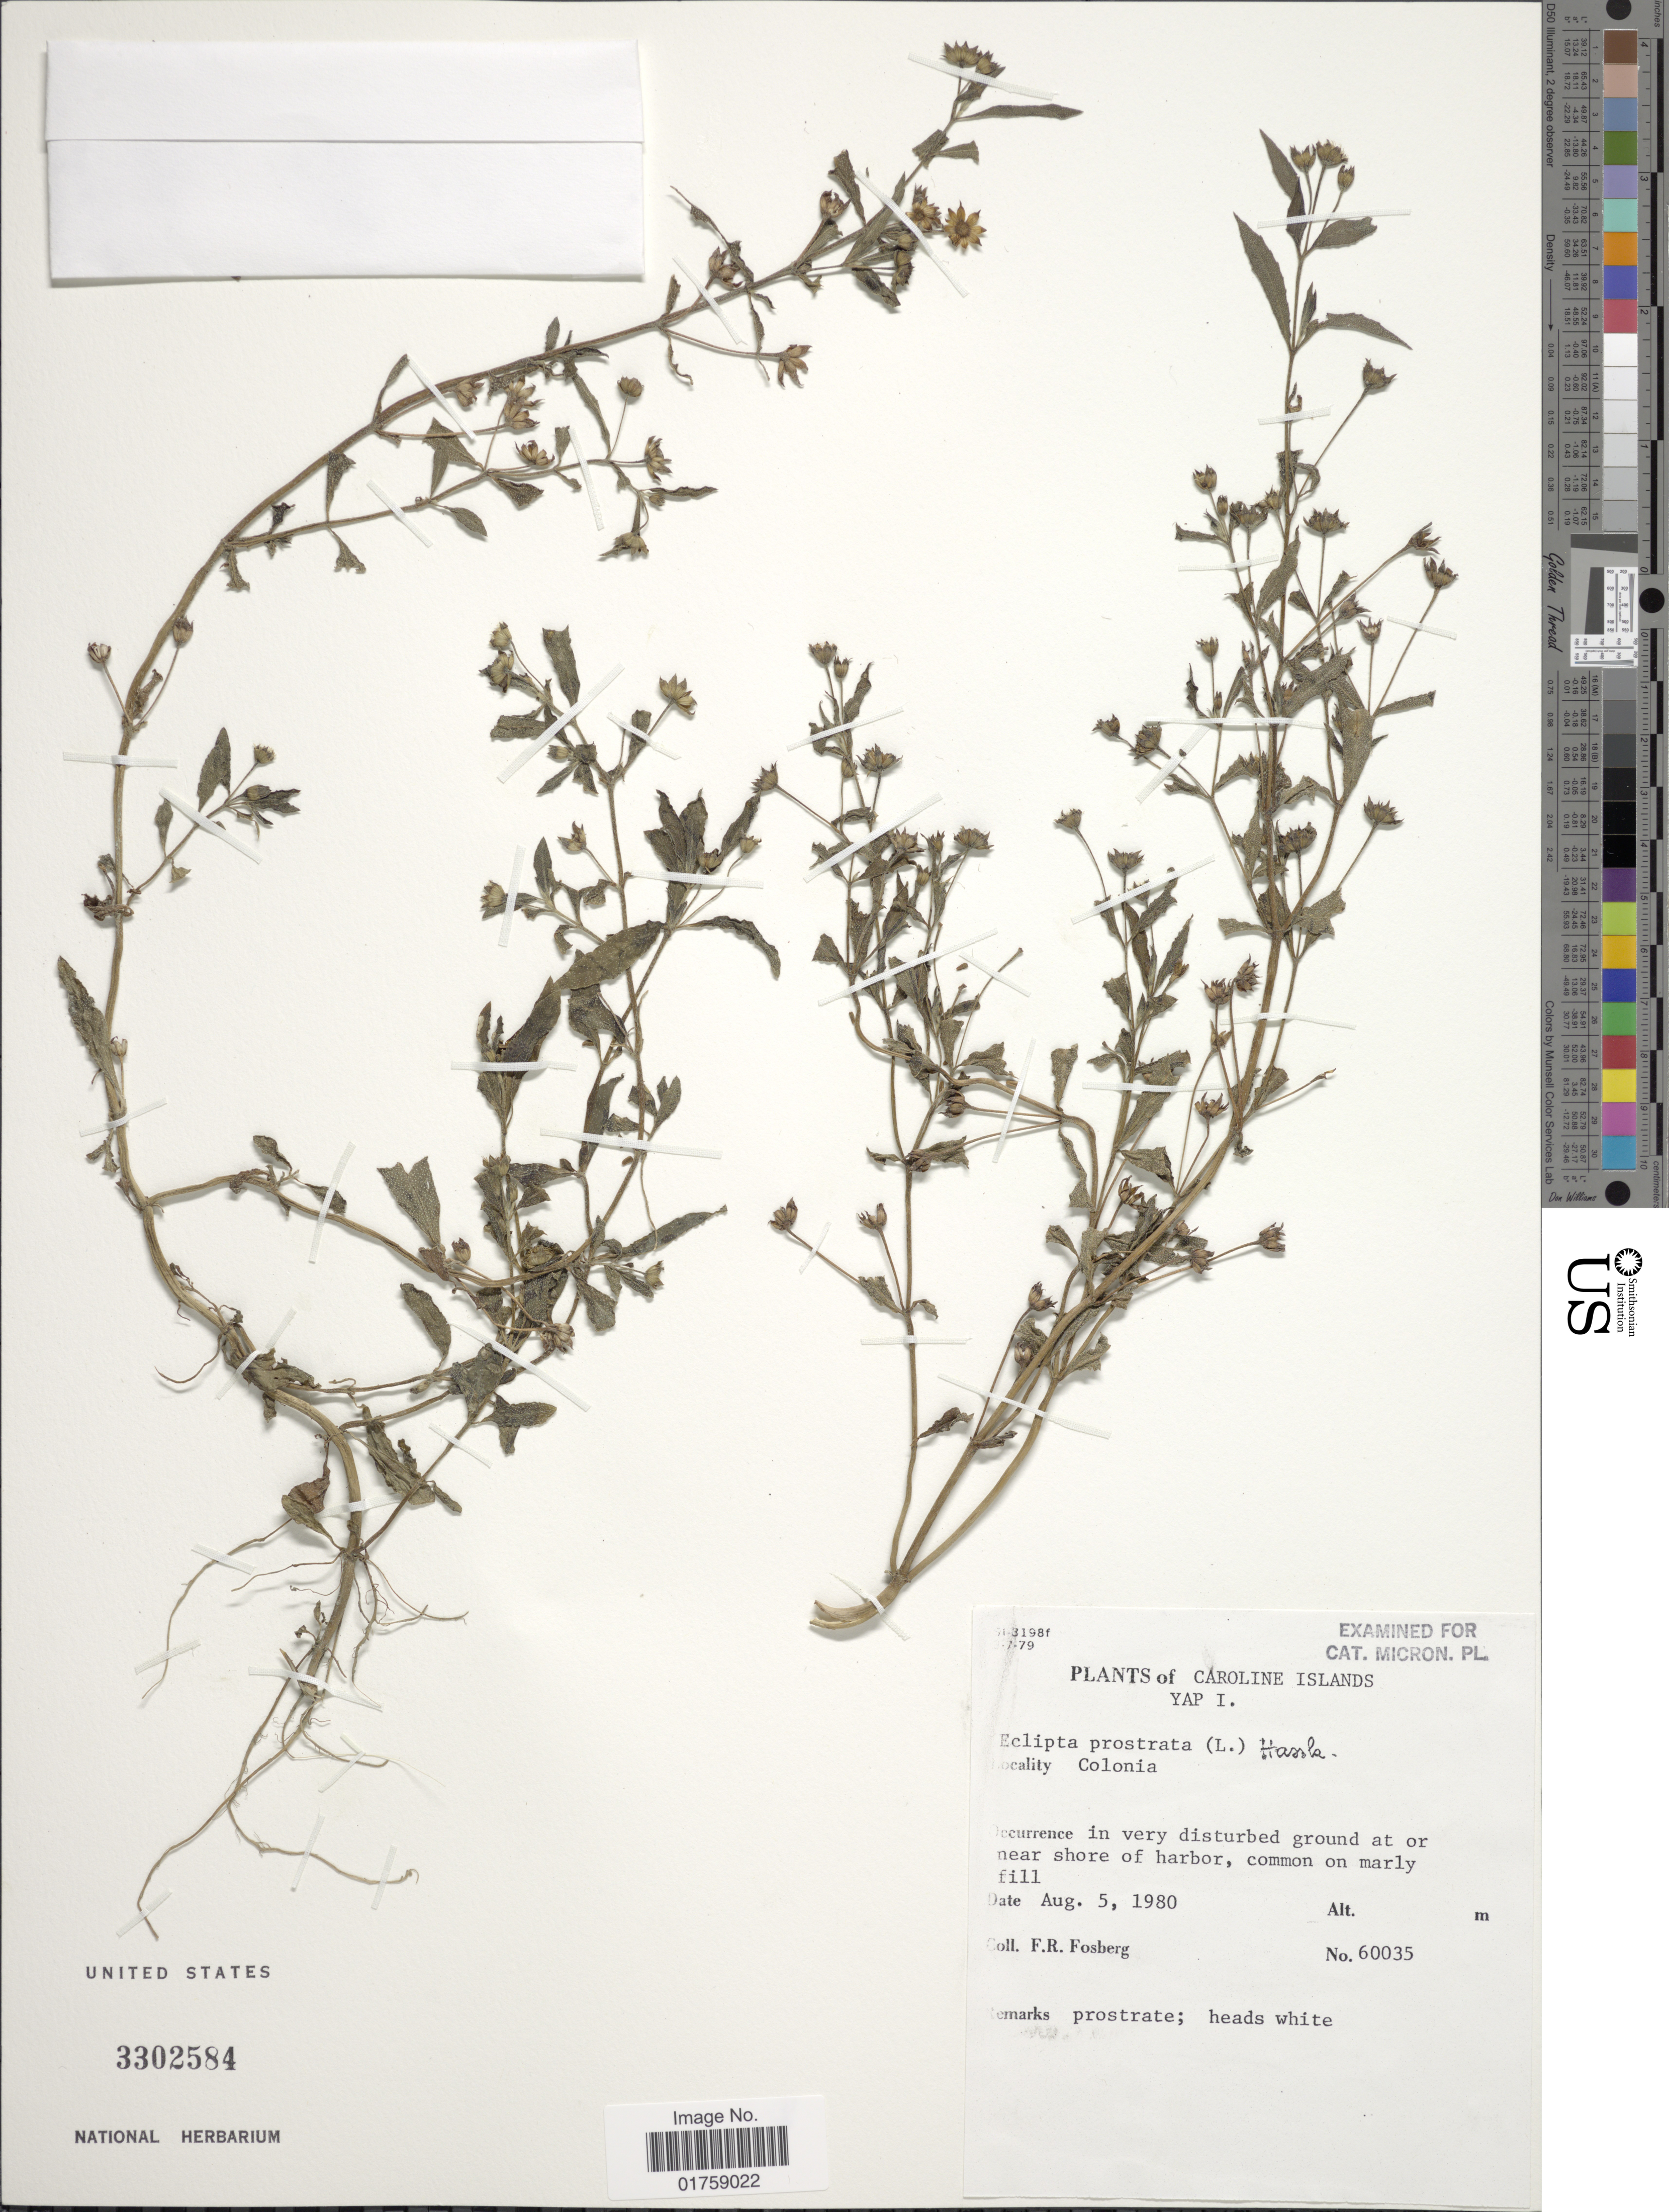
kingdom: Plantae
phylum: Tracheophyta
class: Magnoliopsida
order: Asterales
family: Asteraceae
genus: Eclipta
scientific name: Eclipta alba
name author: (L.) Hassk.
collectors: F. R. Fosberg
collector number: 60035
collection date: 1980-08-05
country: Micronesia, Federated States of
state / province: Yap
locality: Caroline Islands. Yap I. Colonia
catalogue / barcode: US 3302584